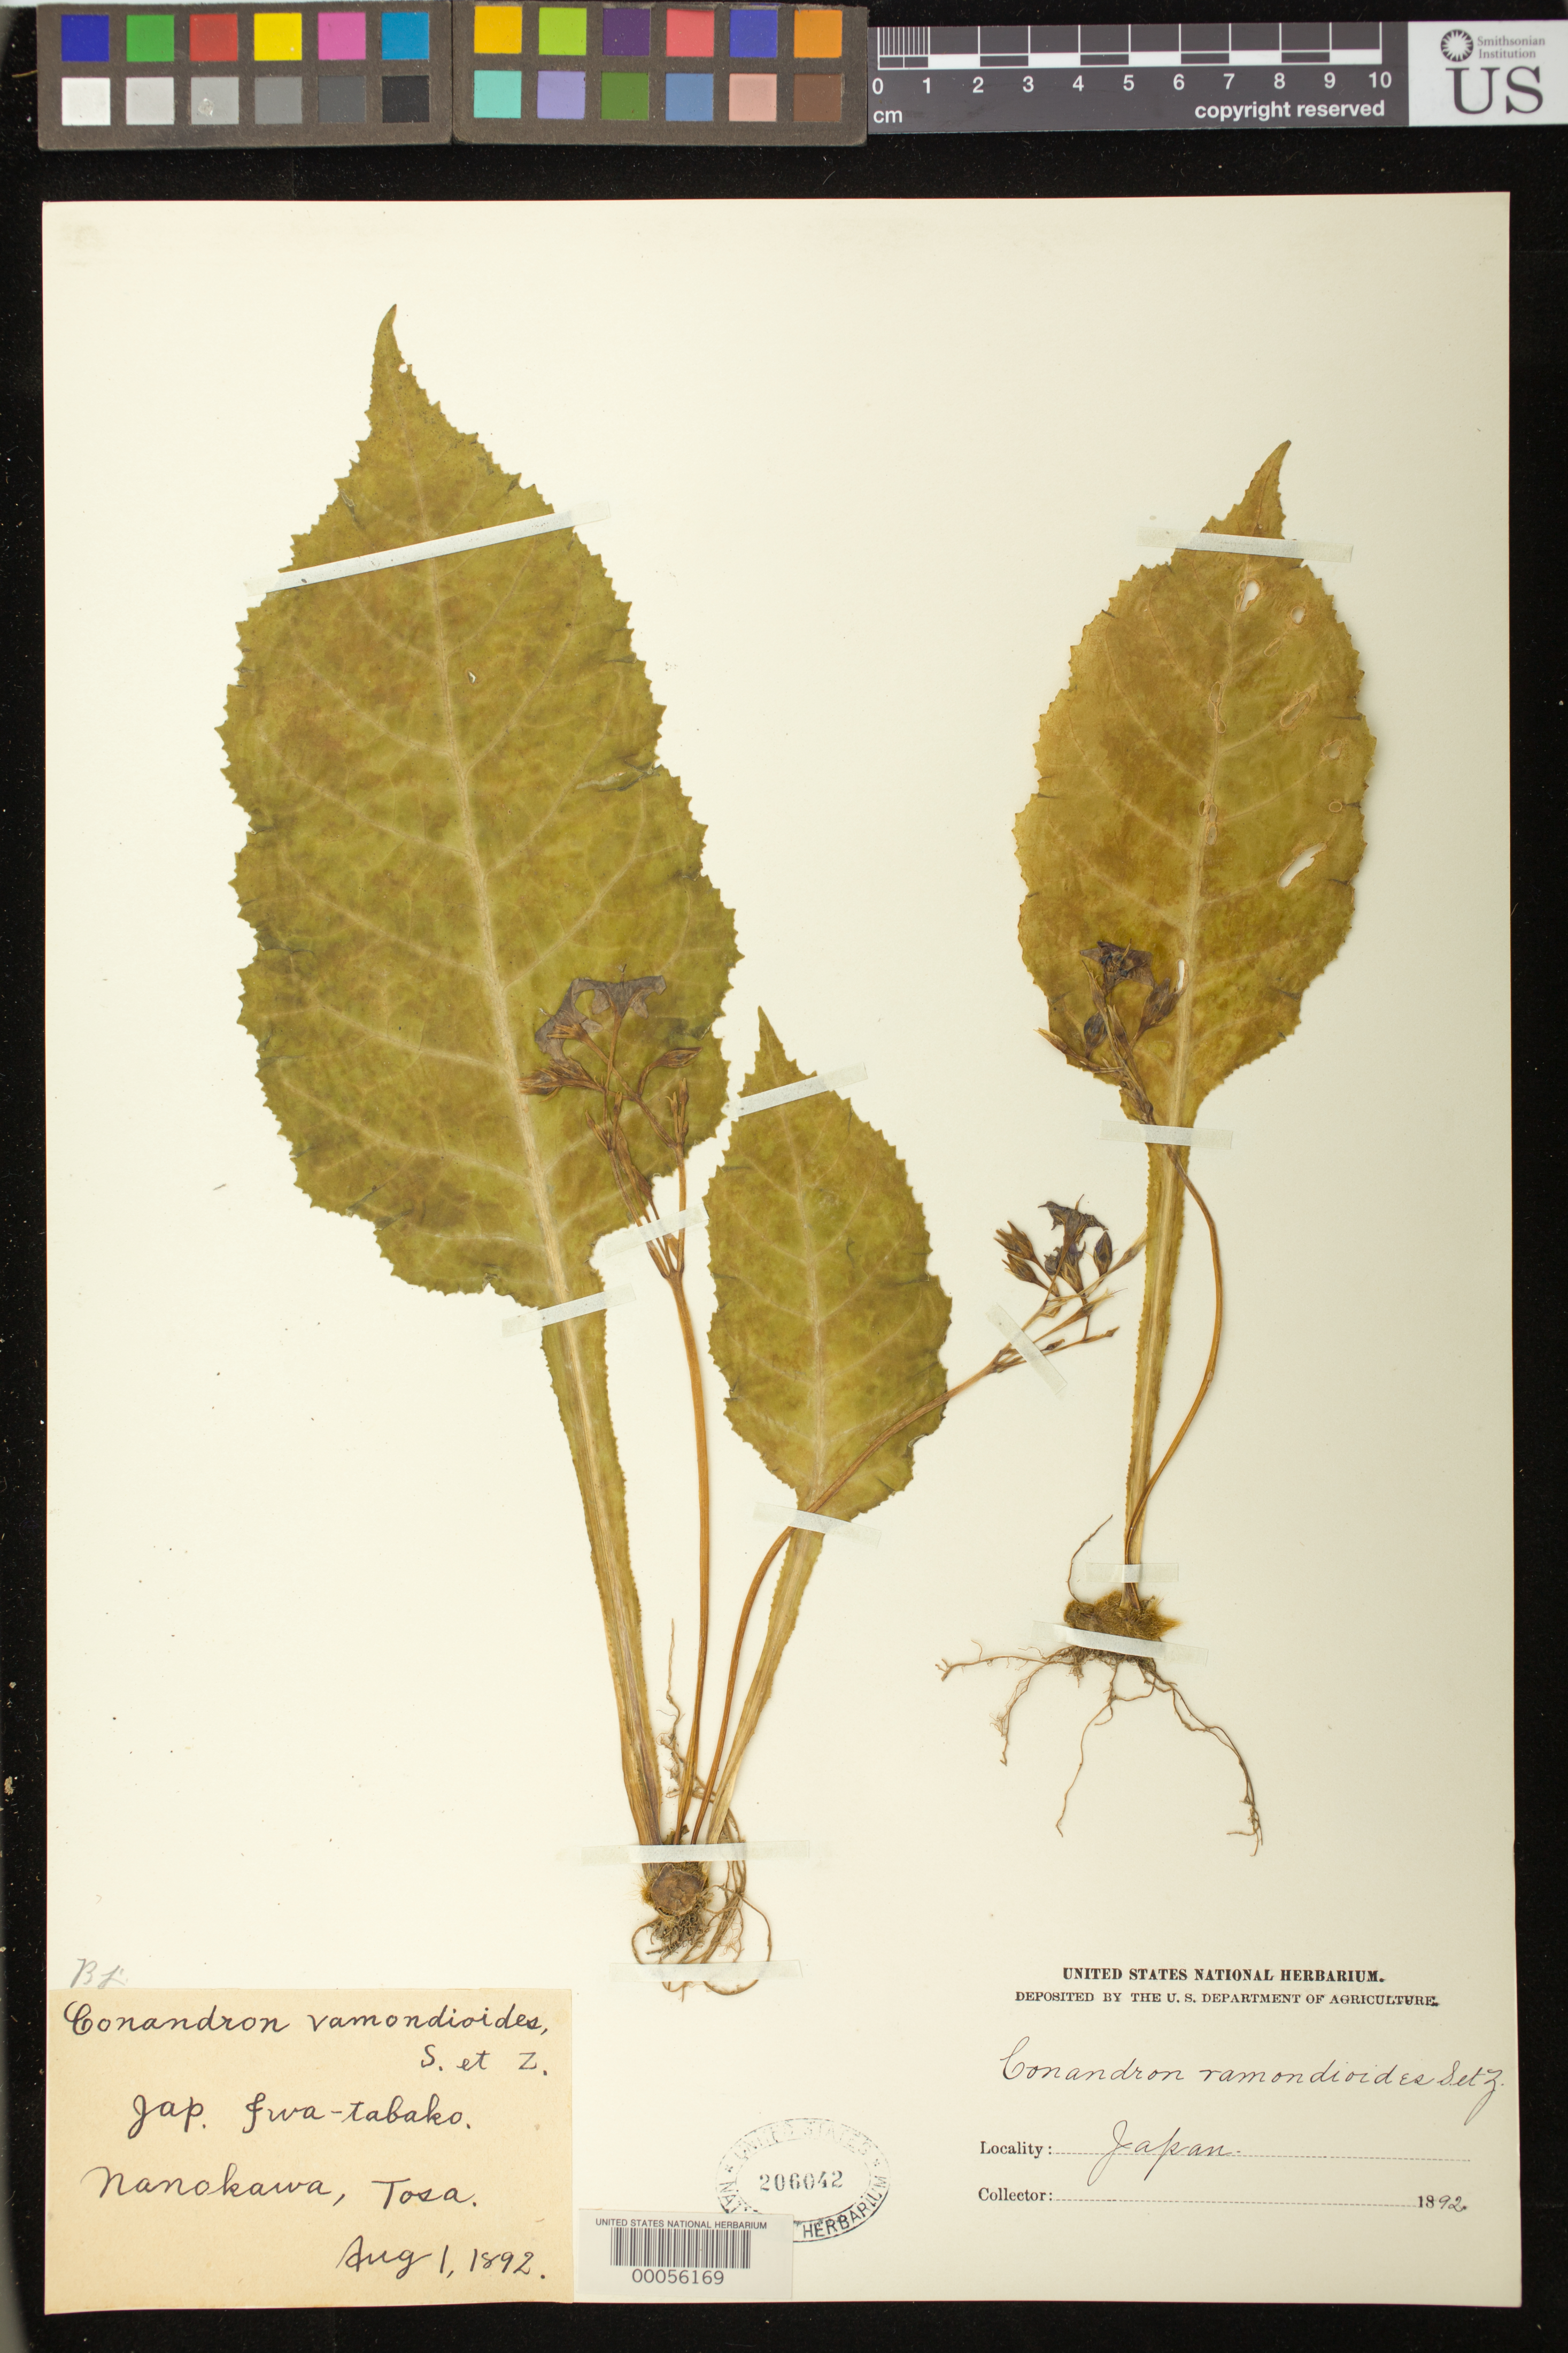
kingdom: Plantae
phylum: Tracheophyta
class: Magnoliopsida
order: Lamiales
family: Gesneriaceae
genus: Conandron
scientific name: Conandron ramondioides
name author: Siebold & Zucc.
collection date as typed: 01 Aug 1892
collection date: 1892-08-01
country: Japan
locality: Twa-tabako, nanokawa, tosa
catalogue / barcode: US 206042